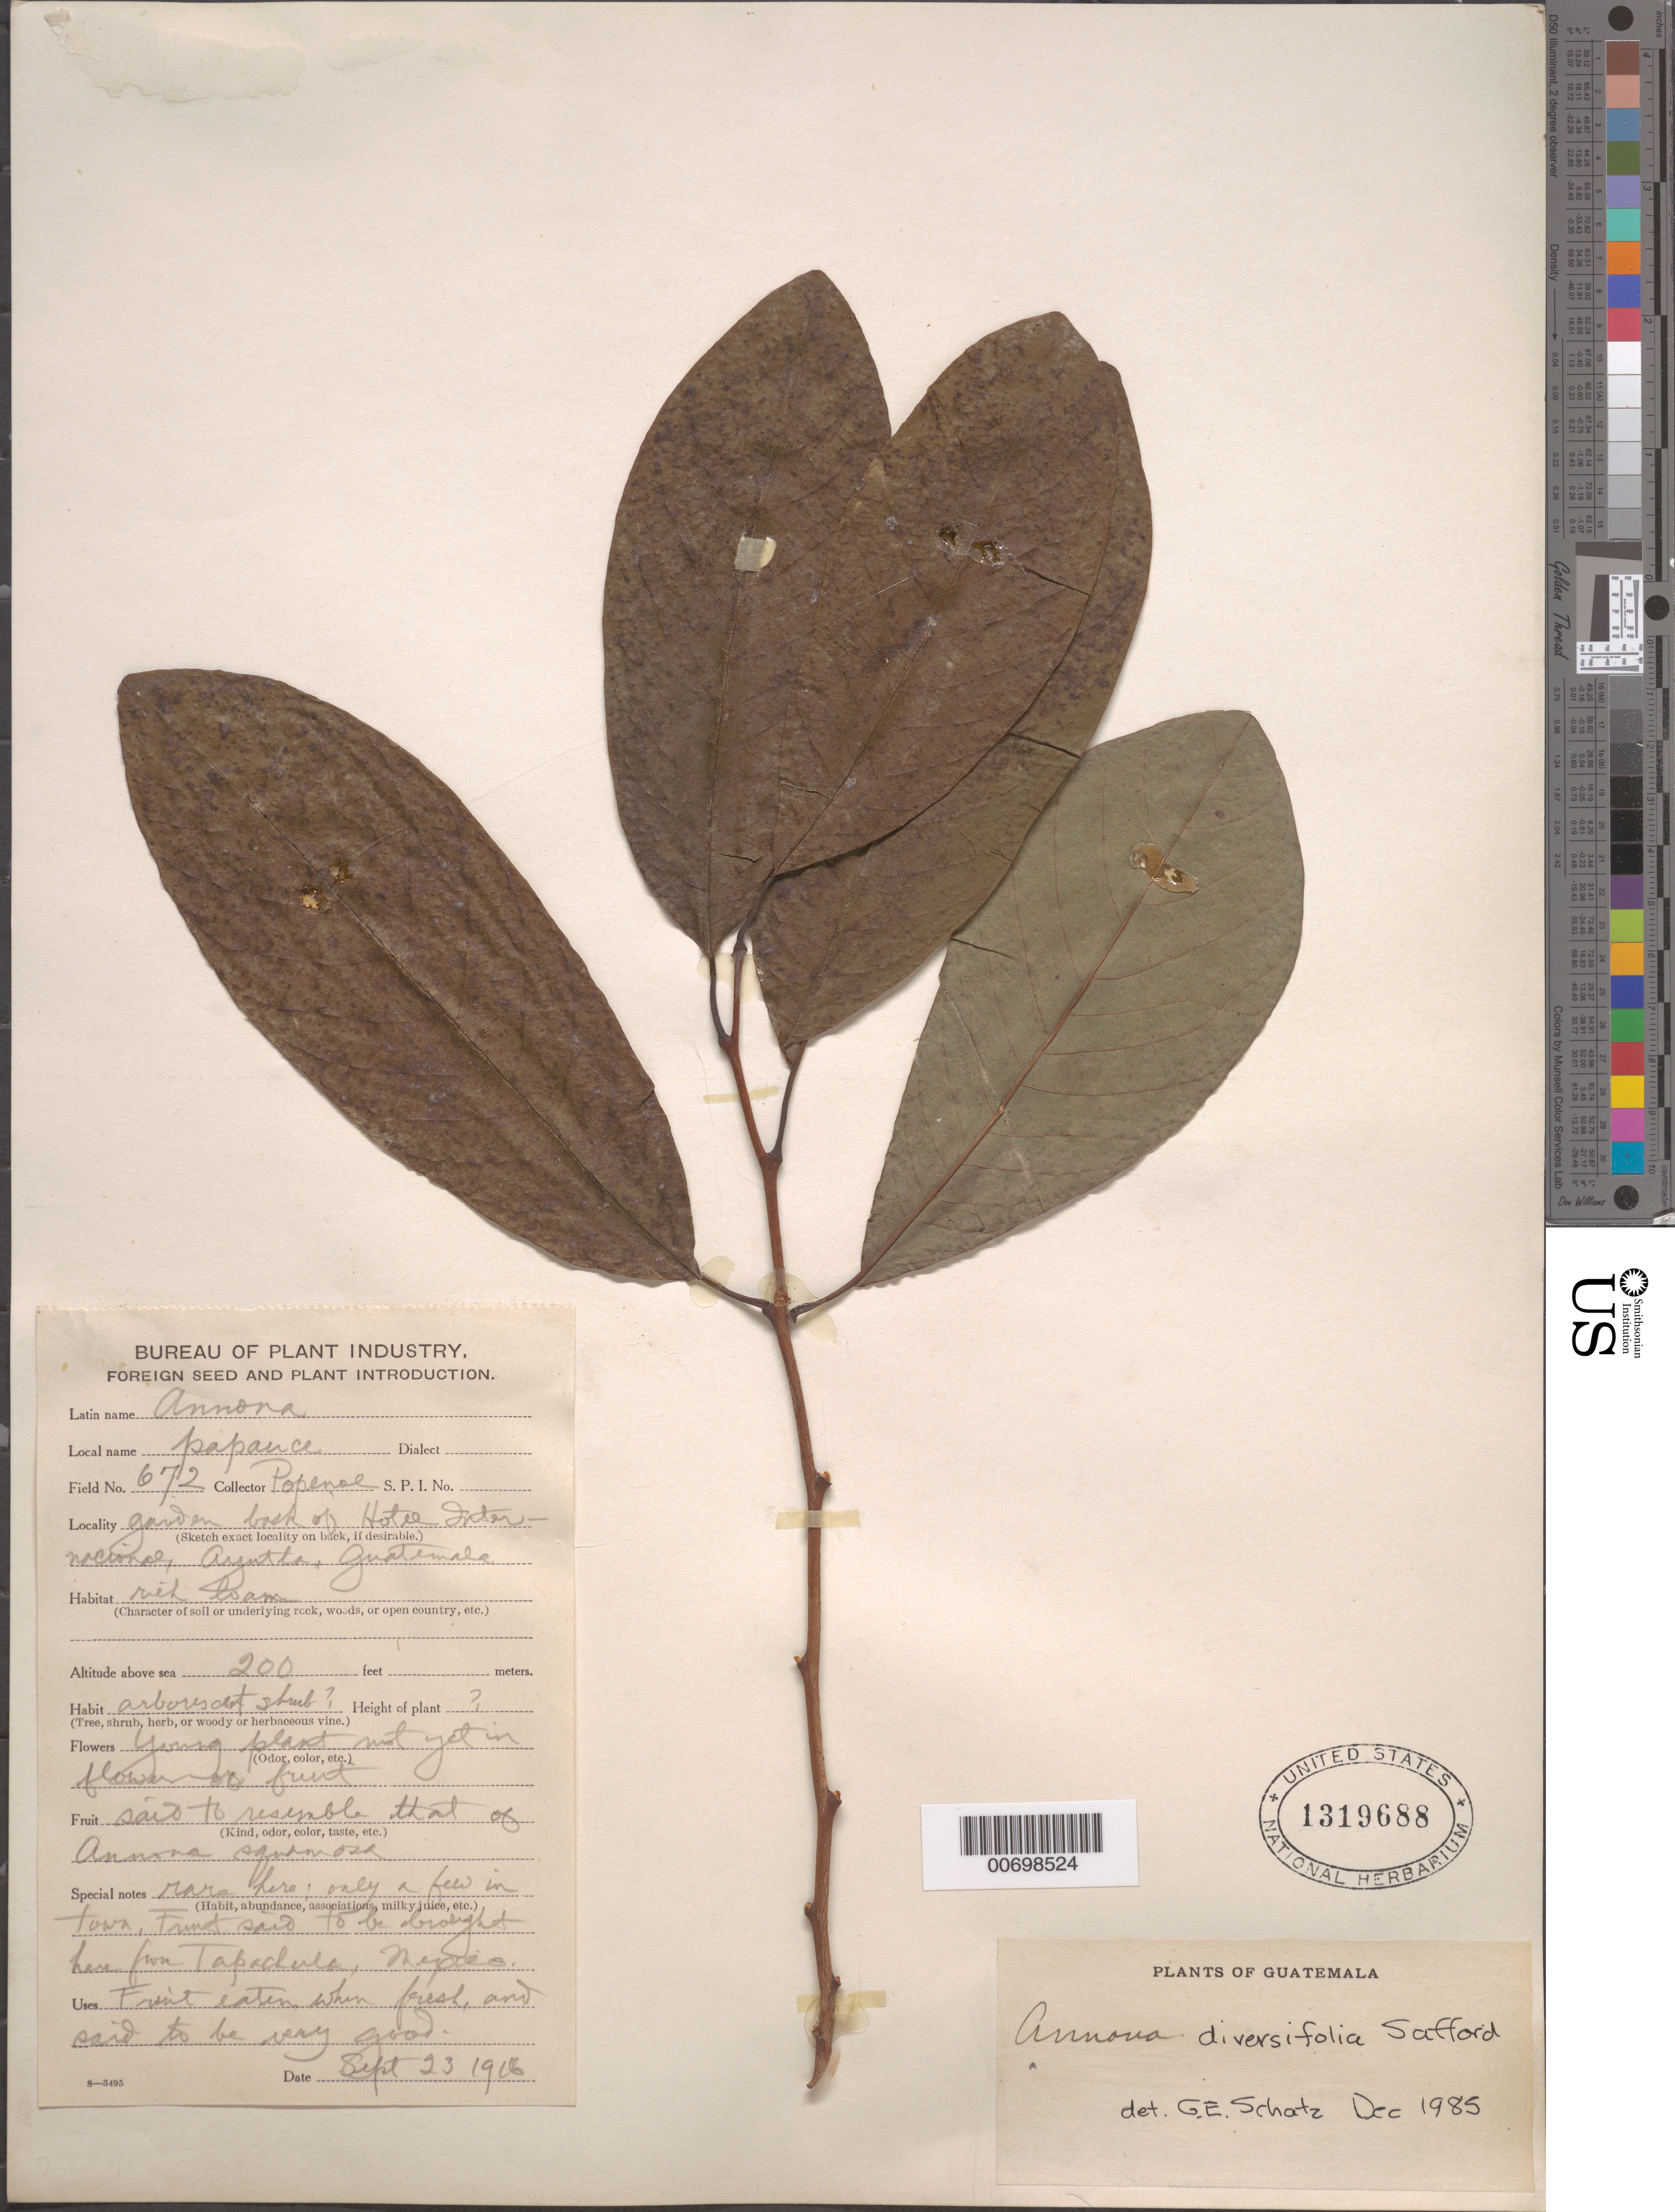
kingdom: Plantae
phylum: Tracheophyta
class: Magnoliopsida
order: Magnoliales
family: Annonaceae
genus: Annona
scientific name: Annona diversifolia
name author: Saff.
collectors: F. W. Popenoe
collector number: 672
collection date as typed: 23 Sep 1916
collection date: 1916-09-23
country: Guatemala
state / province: San Marcos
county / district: Tecun Uman (Ayutla)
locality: Hotel Internacional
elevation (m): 61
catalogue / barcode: US 1319688